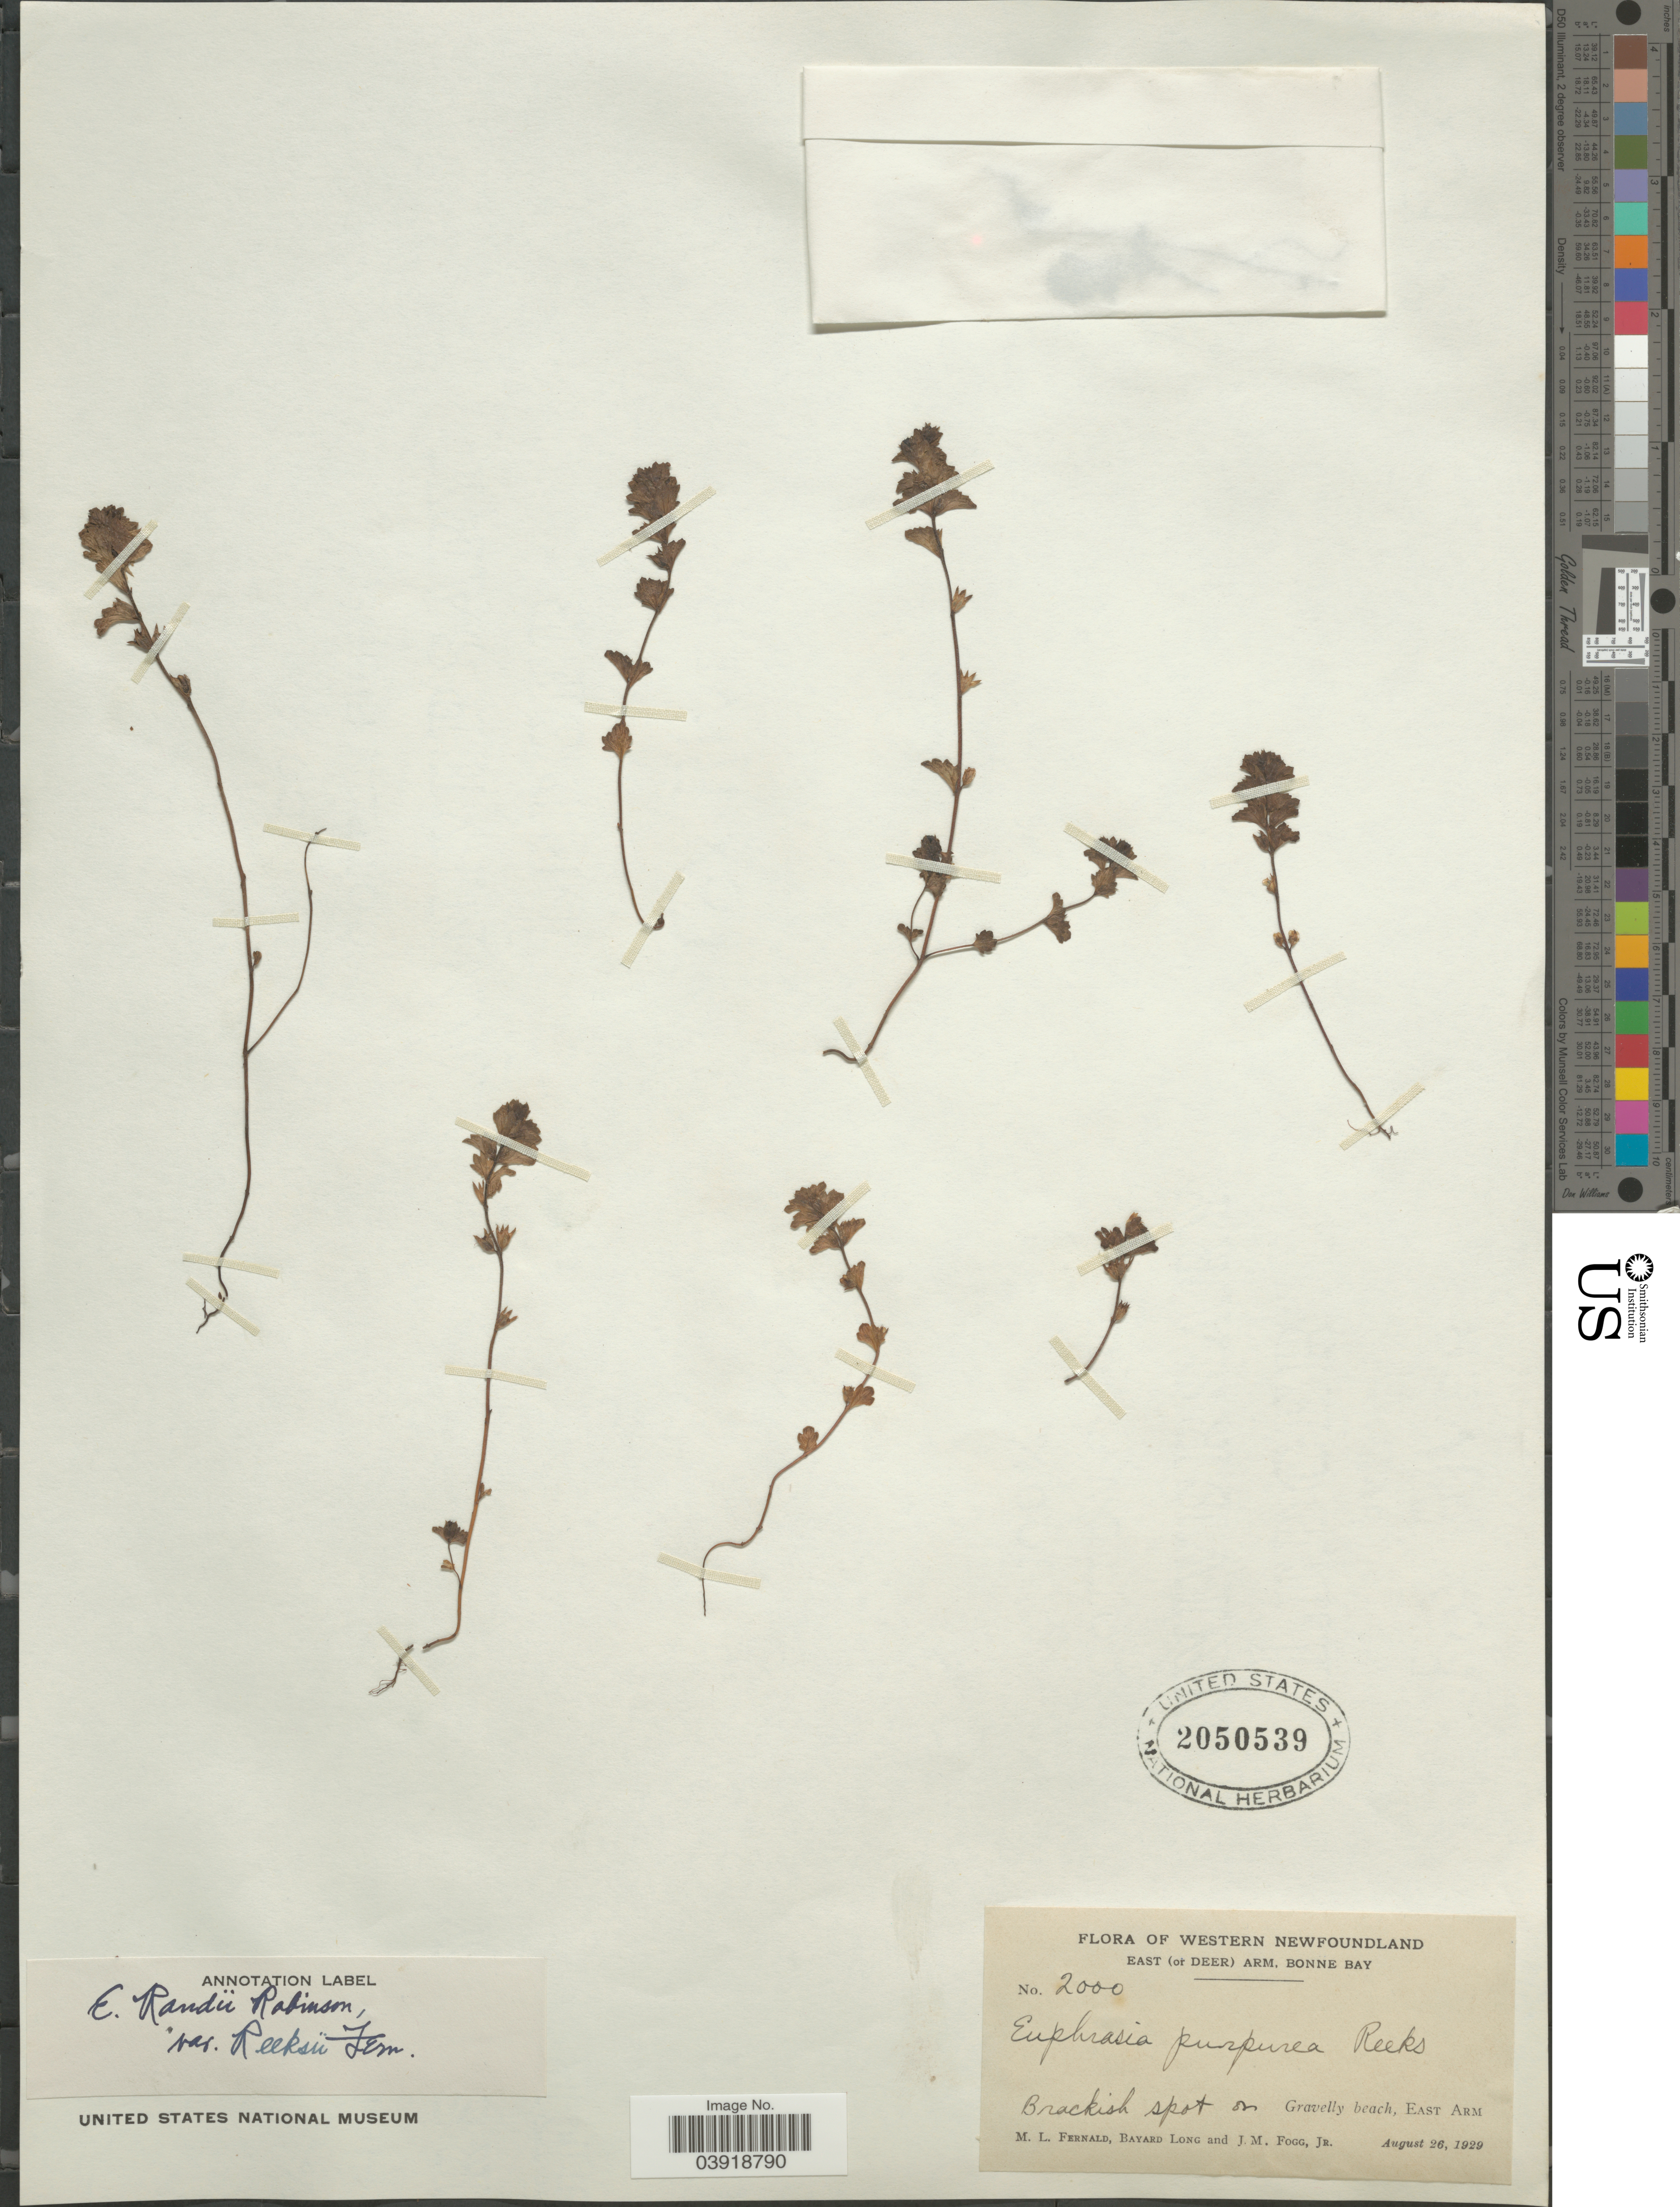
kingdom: Plantae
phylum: Tracheophyta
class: Magnoliopsida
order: Lamiales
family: Orobanchaceae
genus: Euphrasia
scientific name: Euphrasia purpurea var. randii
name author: (B.L. Rob.) Fernald & Wiegand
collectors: M. L. Fernald, B. Long & J. Fogg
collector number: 2000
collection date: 1929-08-26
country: Canada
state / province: Newfoundland and Labrador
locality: Western Newfoundland. East (or Deer) Arm, Bonne Bay. Brackish spot on Gravelly beach, East Arm.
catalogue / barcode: US 2050539